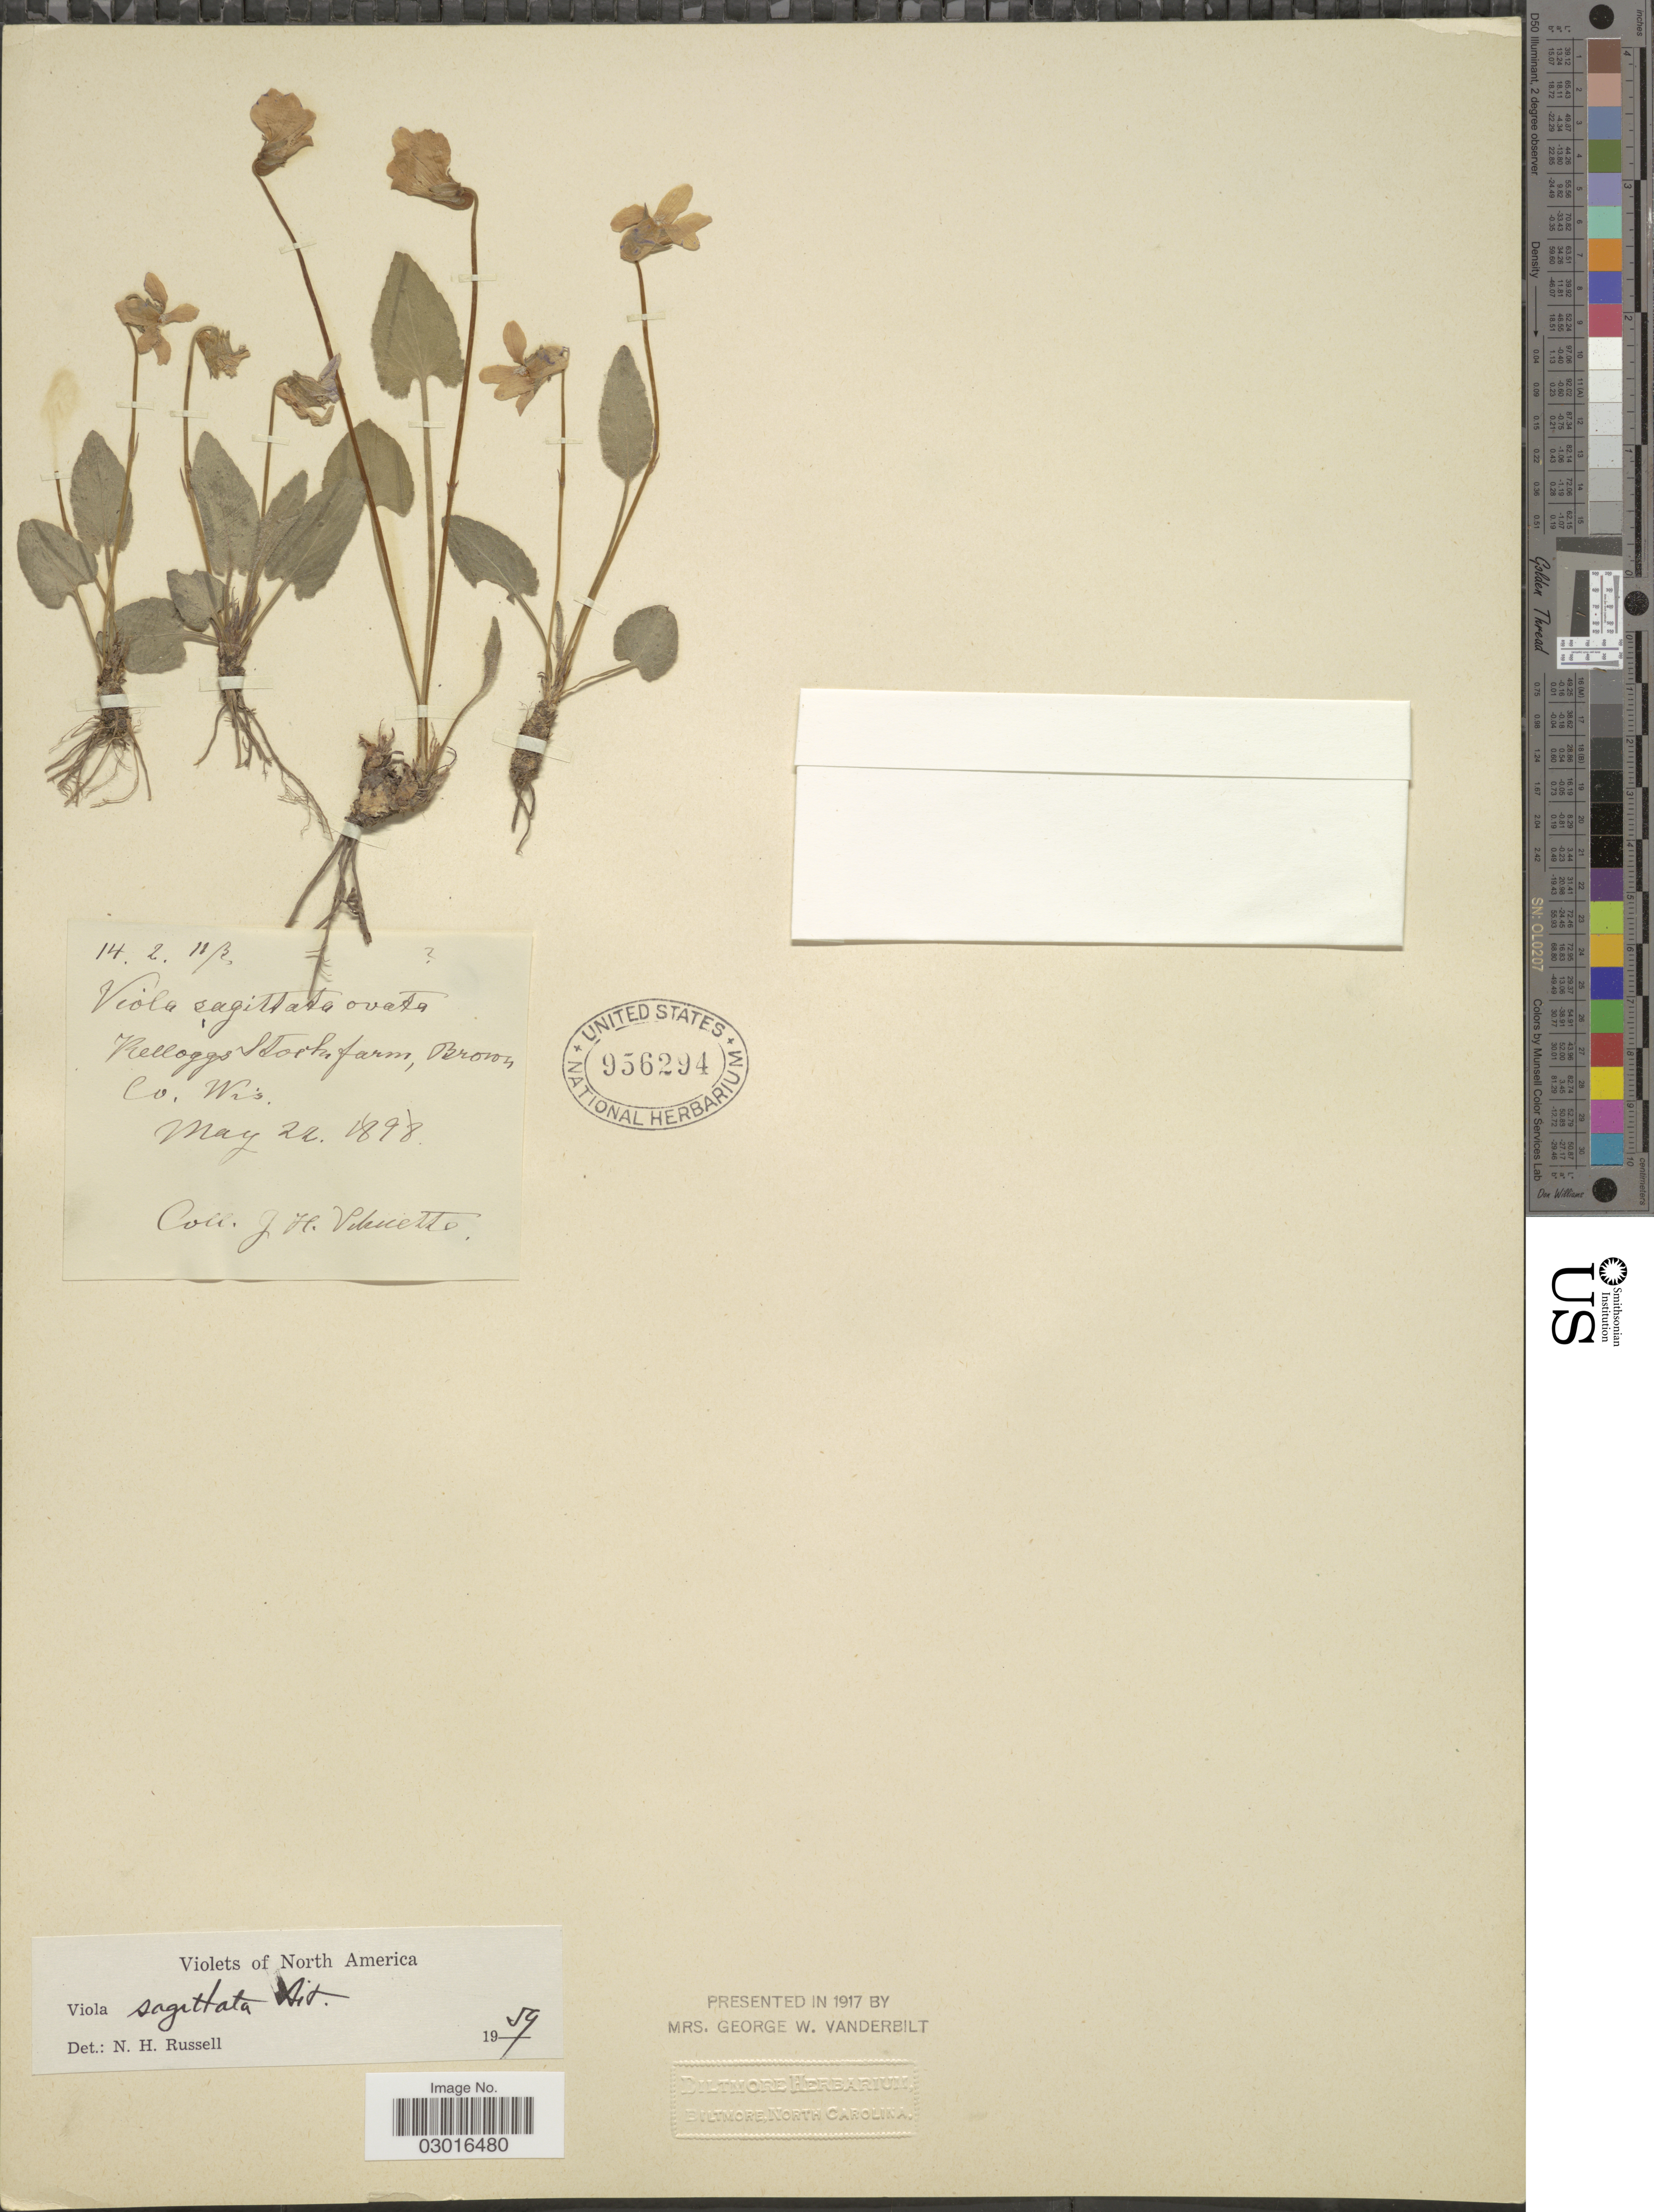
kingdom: Plantae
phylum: Tracheophyta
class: Magnoliopsida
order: Malpighiales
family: Violaceae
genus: Viola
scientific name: Viola sagittata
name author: Aiton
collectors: J. Vilcicette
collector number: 14.2.11B?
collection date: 1898-05-22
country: United States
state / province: Wisconsin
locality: Kellogs Stock farm, Brown Co. Wis.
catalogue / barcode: US 956294